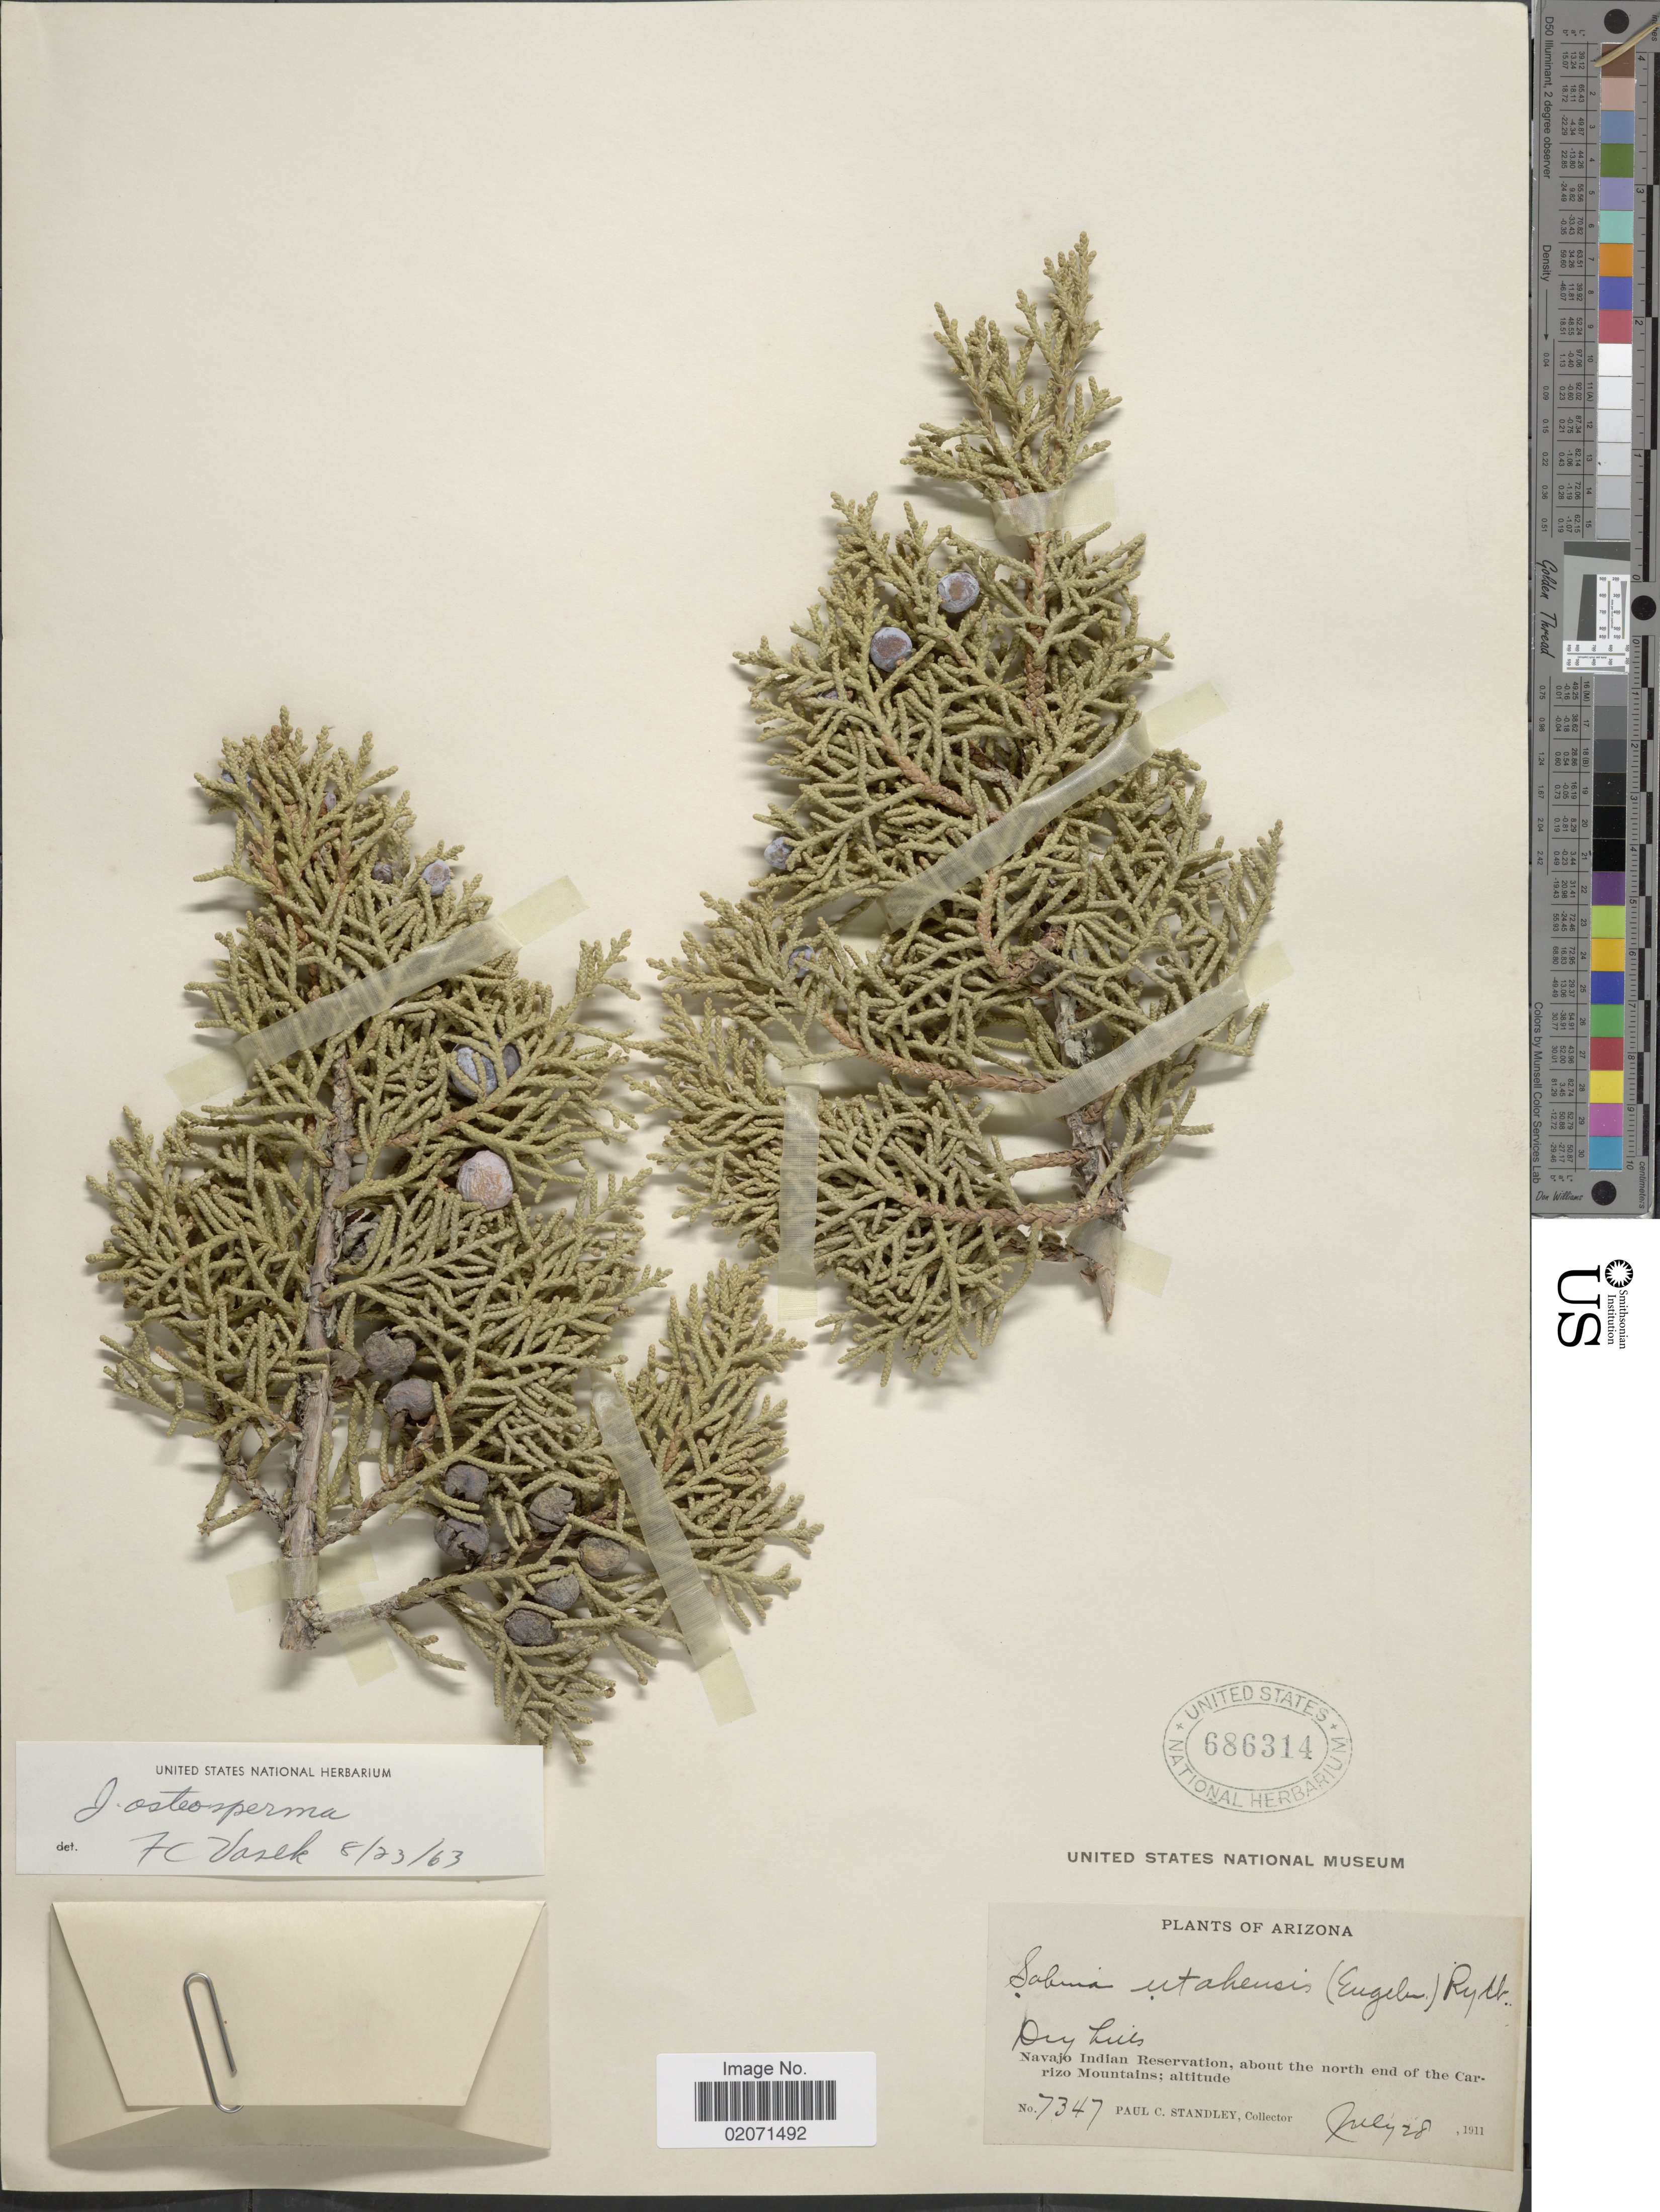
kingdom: Plantae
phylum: Tracheophyta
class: Pinopsida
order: Pinales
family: Cupressaceae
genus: Juniperus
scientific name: Juniperus osteosperma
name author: (Torr.) Little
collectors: P. C. Standley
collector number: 7347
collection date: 1911-07-28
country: United States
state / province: Arizona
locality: Navajo Indian Reservation, about the north end of the Carizo Mountains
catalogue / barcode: US 686314